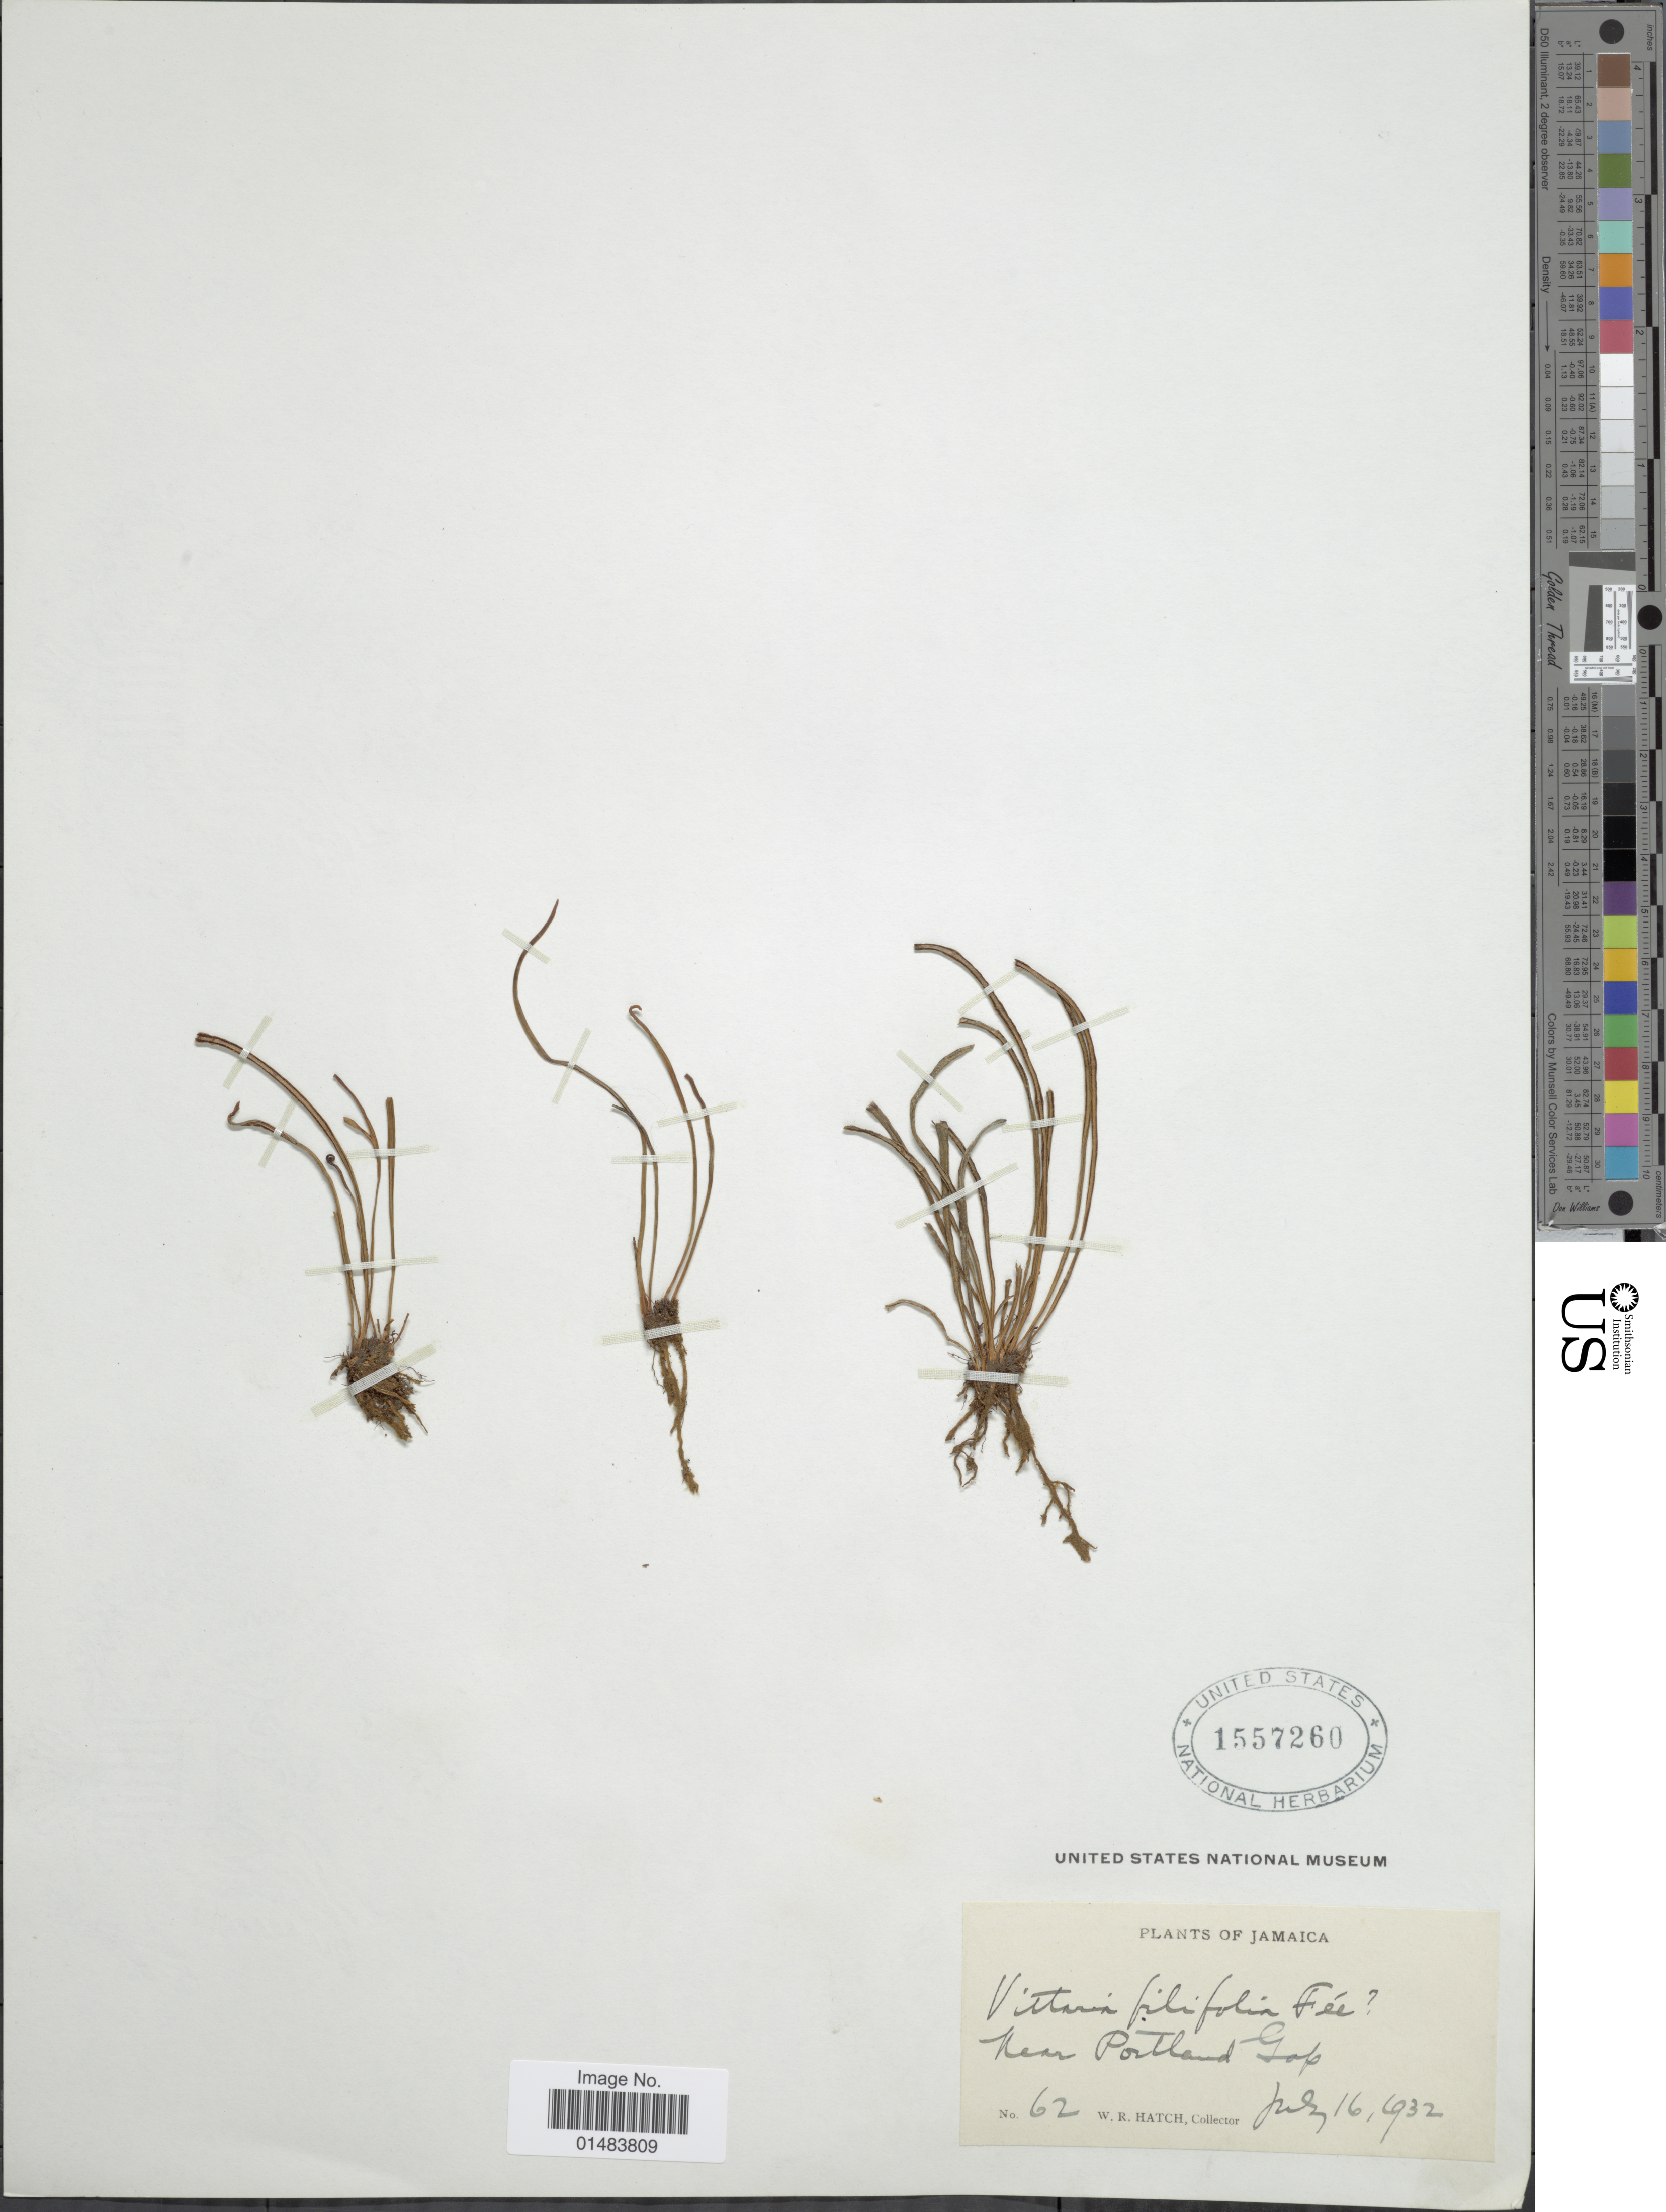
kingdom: Plantae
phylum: Tracheophyta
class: Polypodiopsida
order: Polypodiales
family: Pteridaceae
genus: Vittaria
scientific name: Vittaria graminifolia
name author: Kaulf.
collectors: W. Hatch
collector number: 62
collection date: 1932-07-16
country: Jamaica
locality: Plants of Jamaica, Near Portland Gap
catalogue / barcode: US 1557260